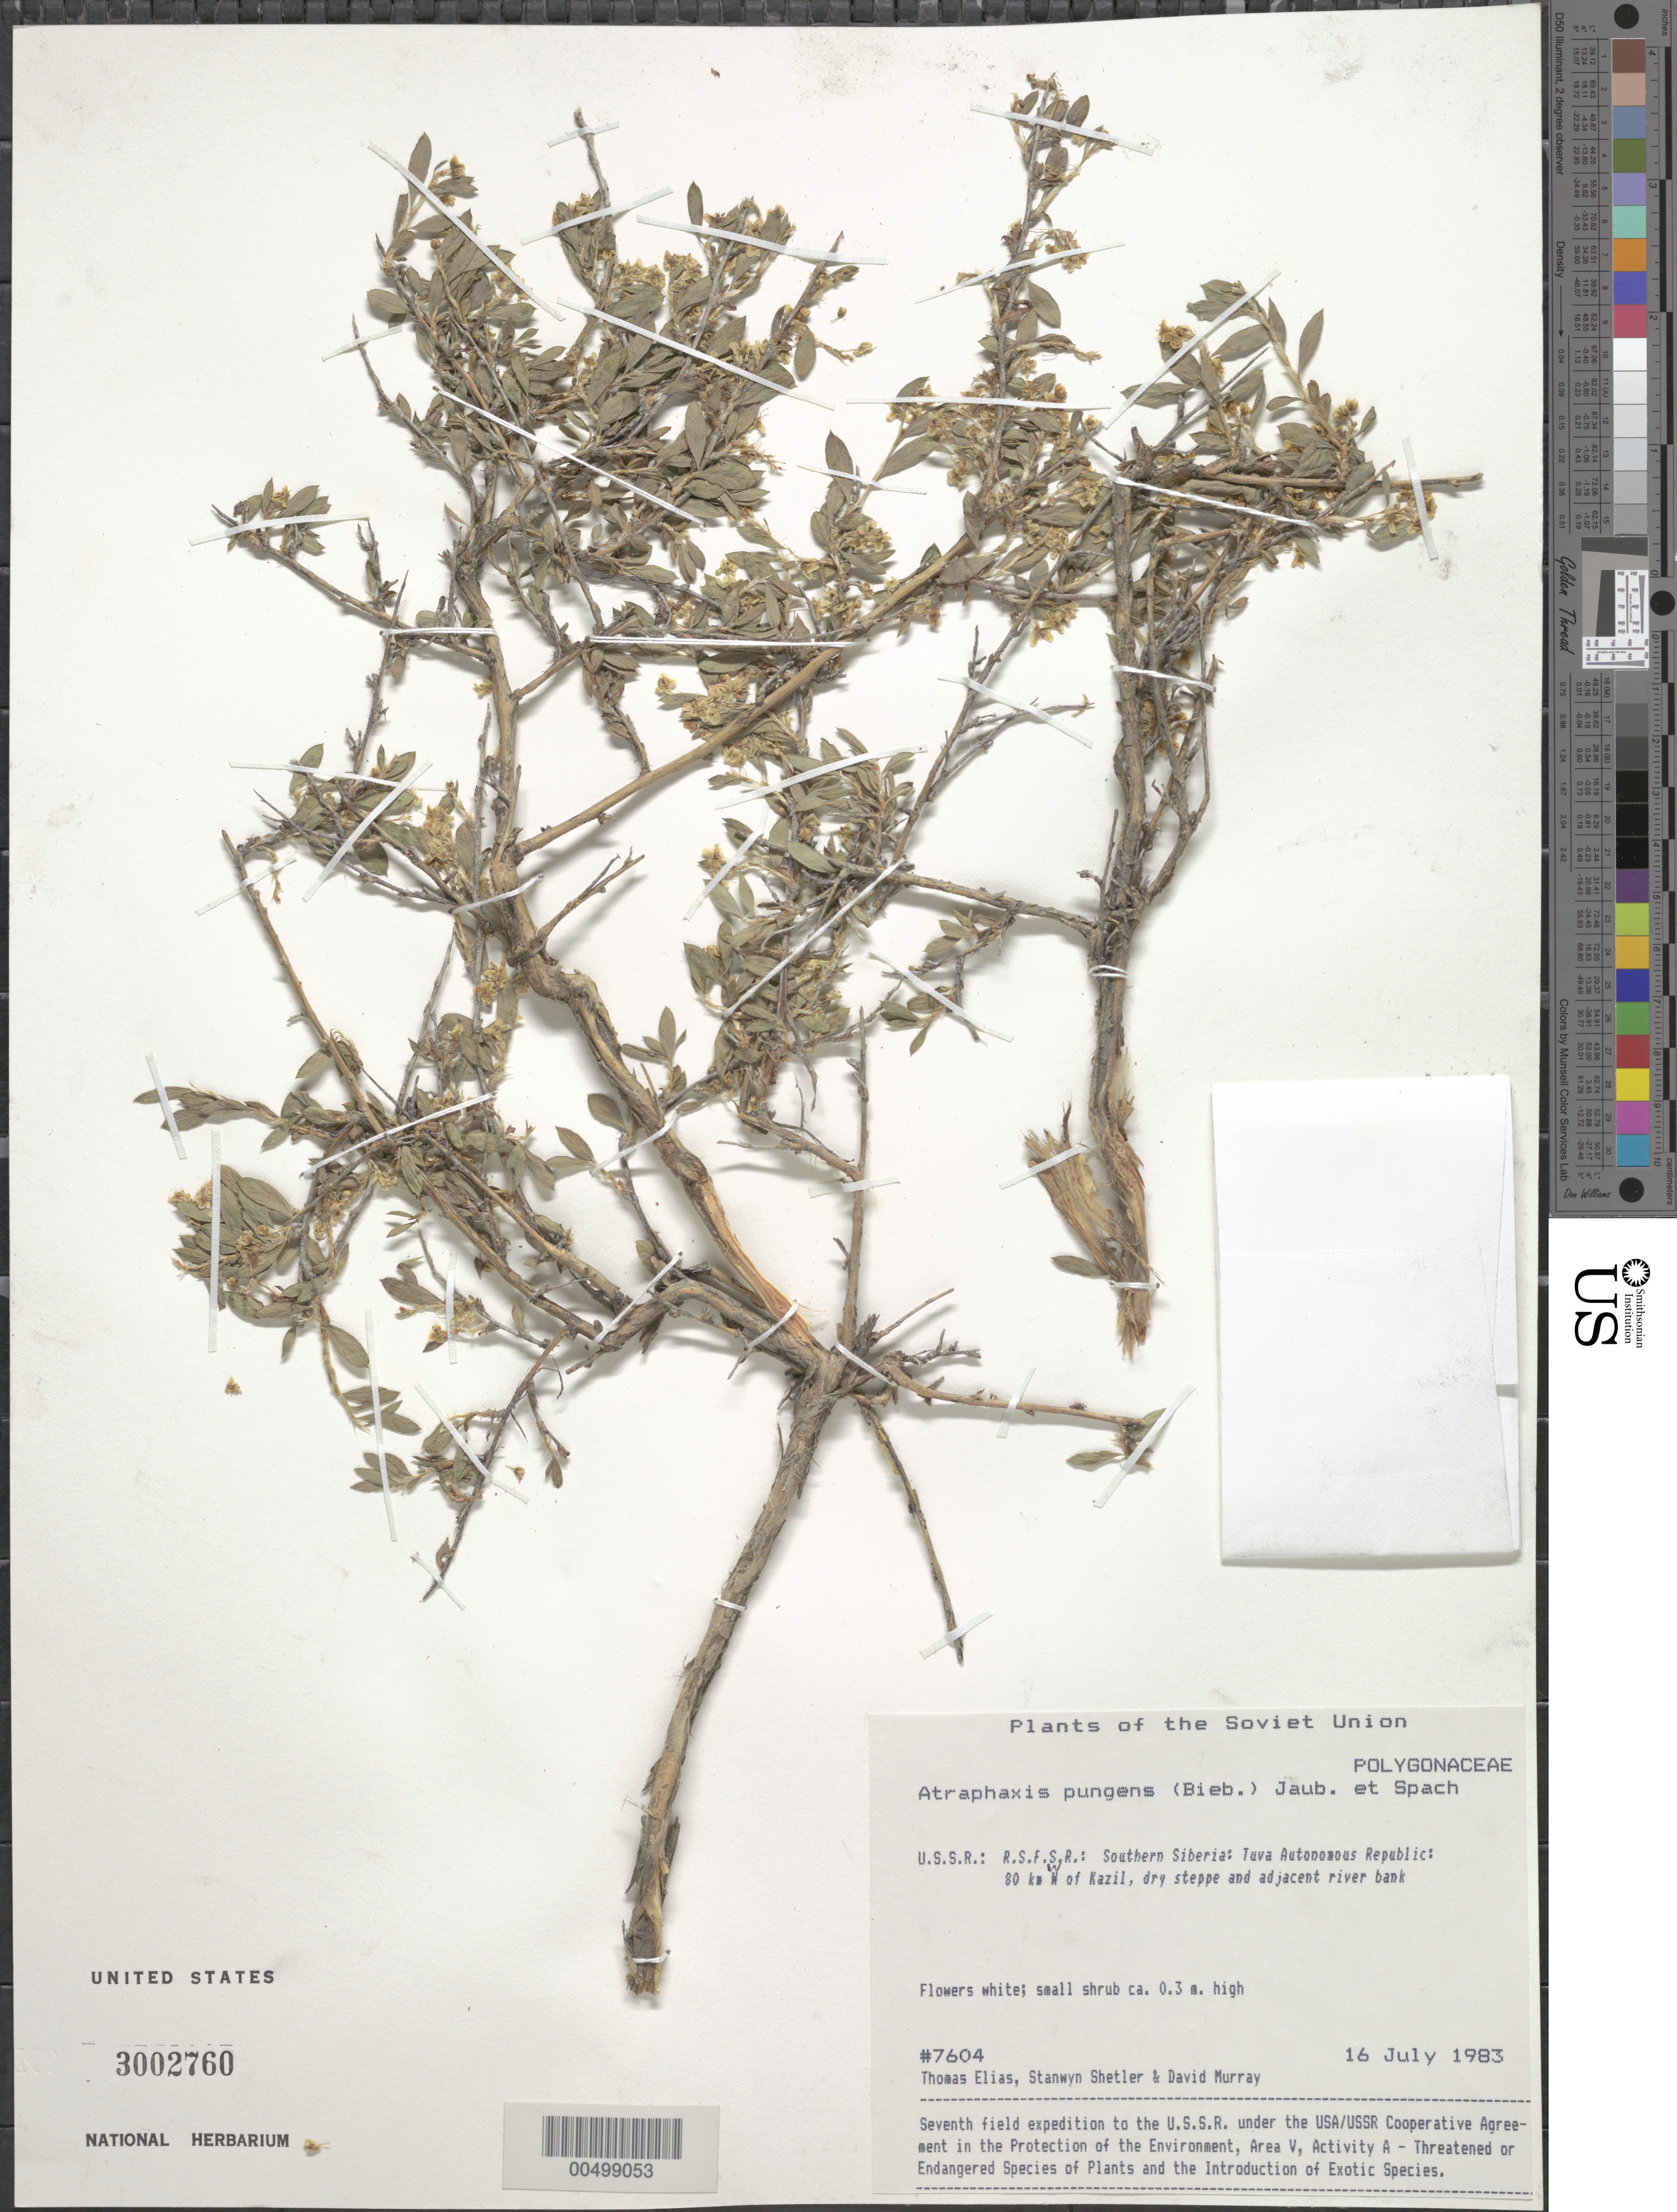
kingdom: Plantae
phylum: Tracheophyta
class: Magnoliopsida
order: Caryophyllales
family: Polygonaceae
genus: Atraphaxis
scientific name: Atraphaxis pungens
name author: (M. Bieb.) Jaub. & Spach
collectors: T. Elias, S. Shetler & D. F. Murray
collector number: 7604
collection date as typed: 16 Jul 1983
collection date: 1983-07-16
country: Russian Federation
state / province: Tuva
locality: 80 km W of Kazil [Kyzyl]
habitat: dry steppe and adjacent river bank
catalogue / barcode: US 3002760